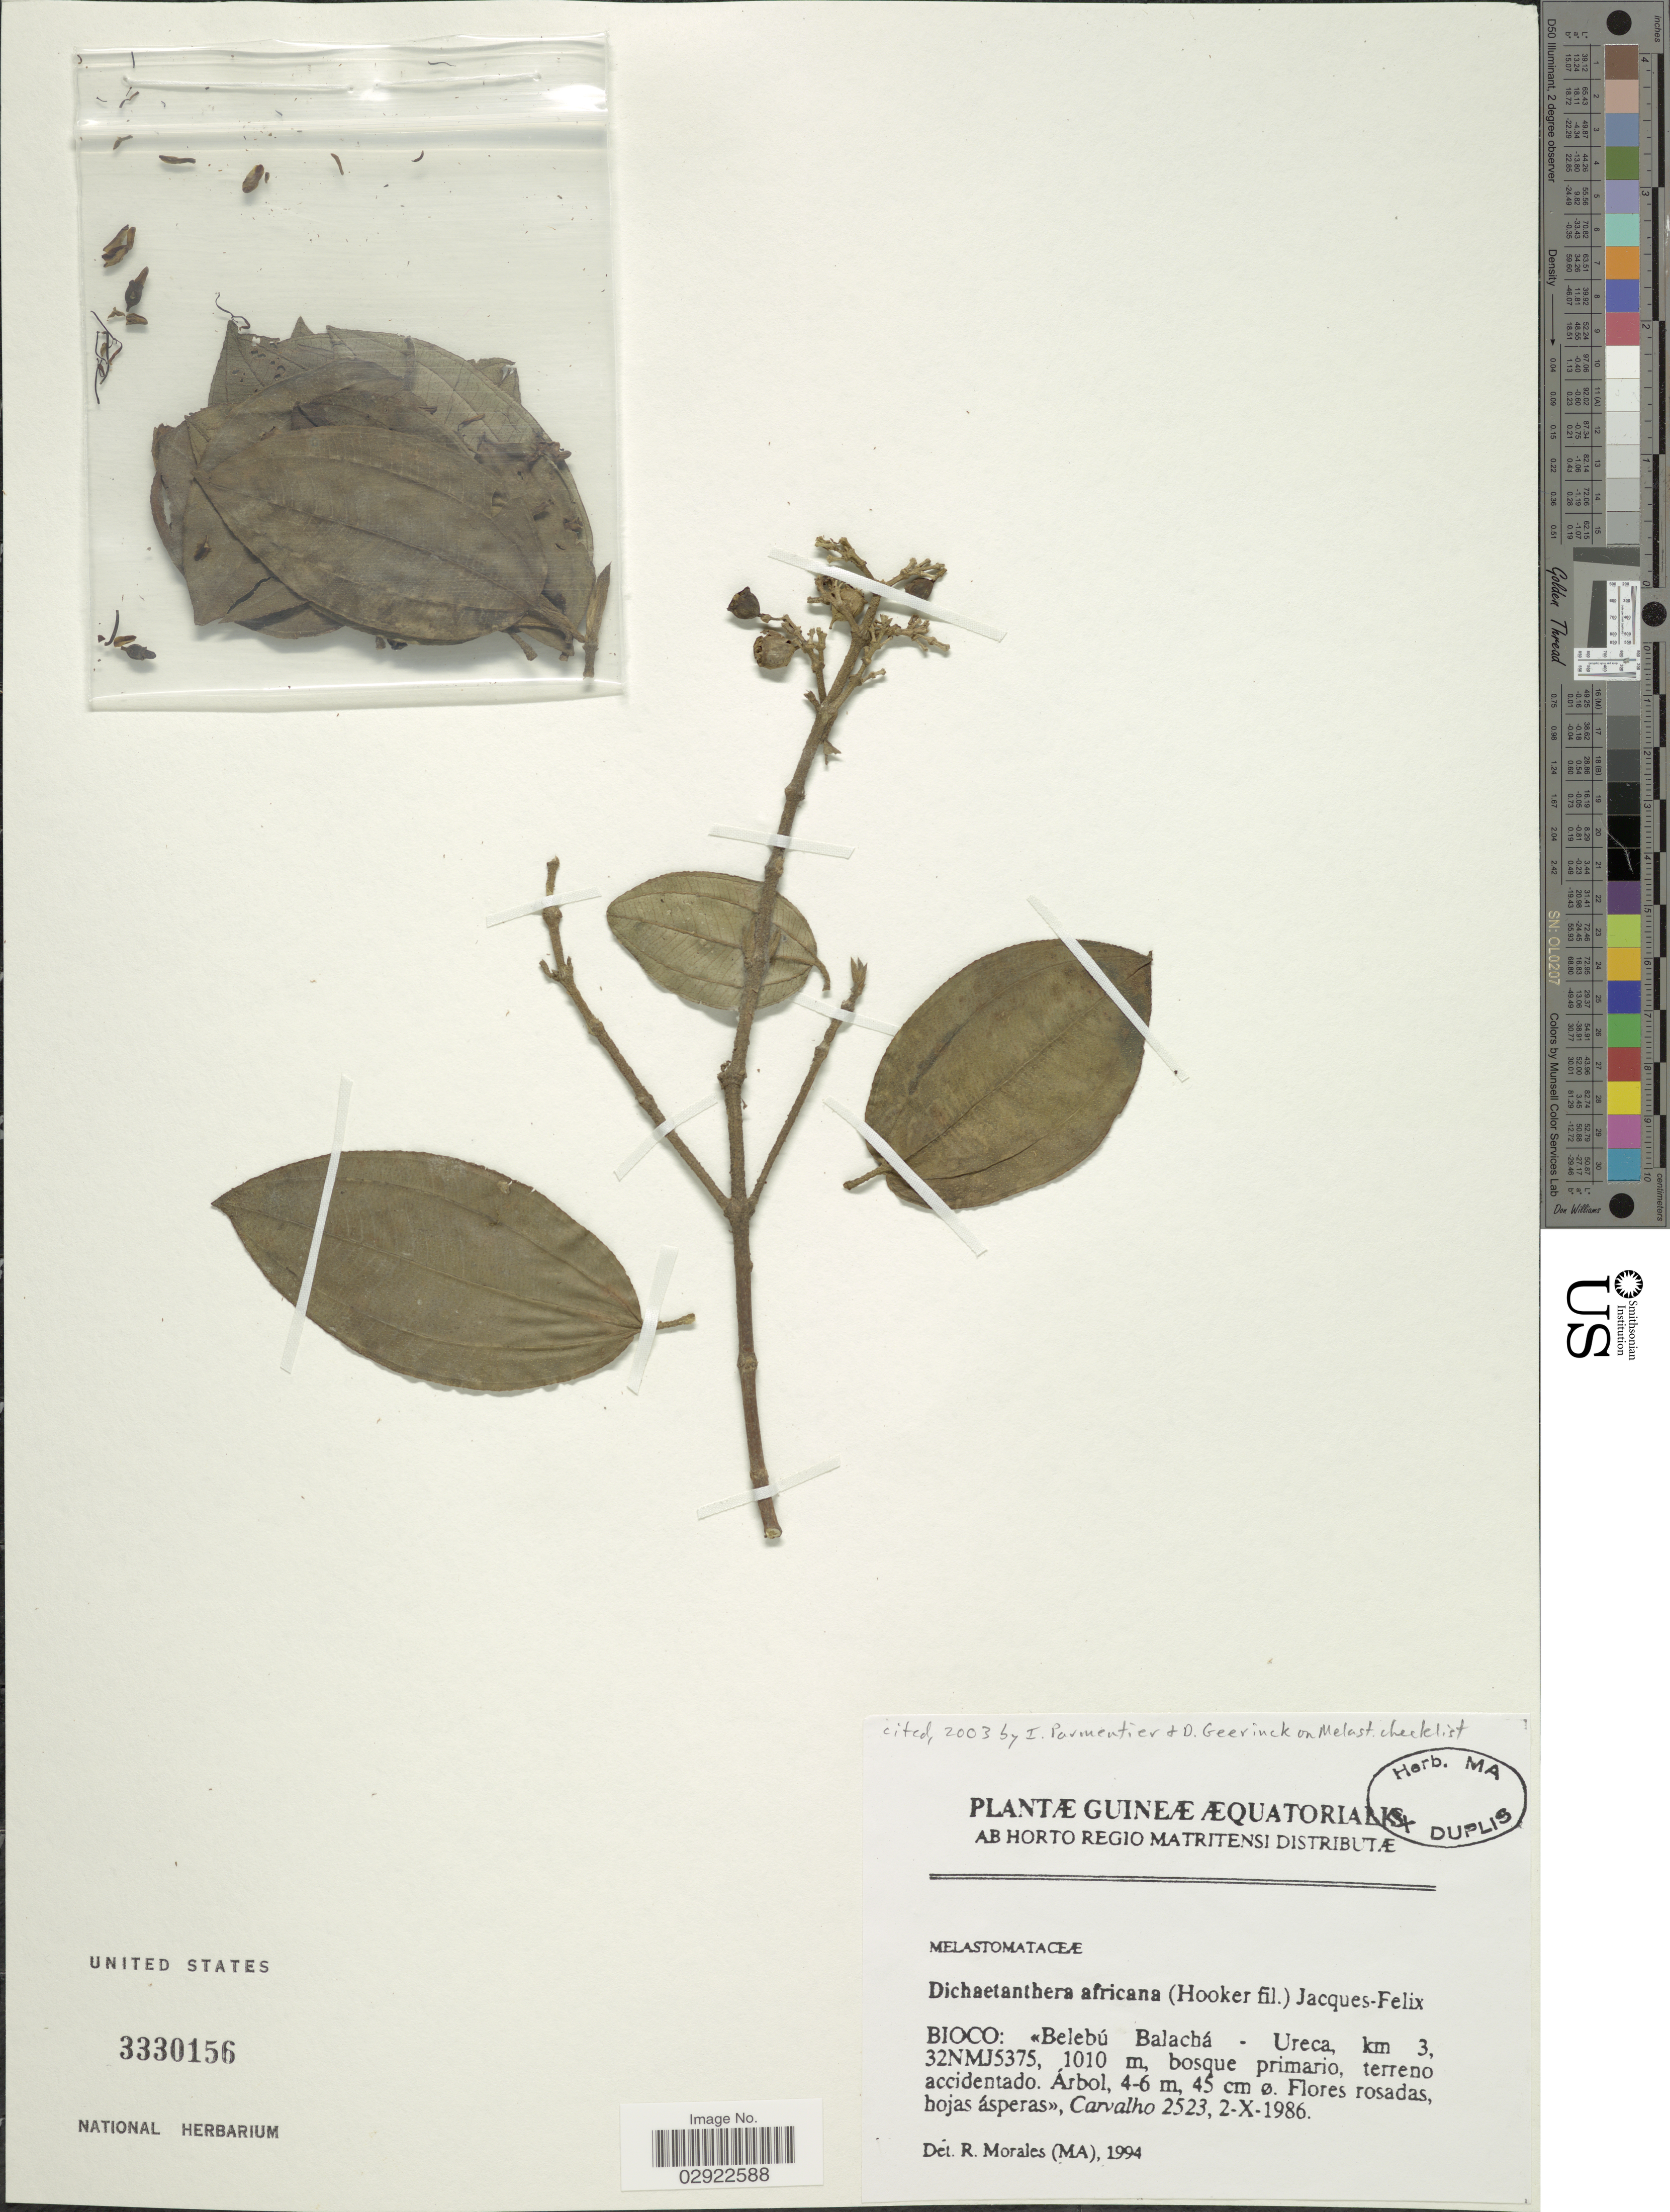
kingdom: Plantae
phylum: Tracheophyta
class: Magnoliopsida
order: Myrtales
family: Melastomataceae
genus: Dichaetanthera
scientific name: Dichaetanthera africana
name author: (Hook. f.) Jacq.-Fél.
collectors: Carvalho, --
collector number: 2523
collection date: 1986-10-02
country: Equatorial Guinea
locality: Bioco: Belebú Balachá - Ureca, Km 3, 32NMJ5375. Guineæ Æquatorialis.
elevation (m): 1010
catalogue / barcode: US 3330156